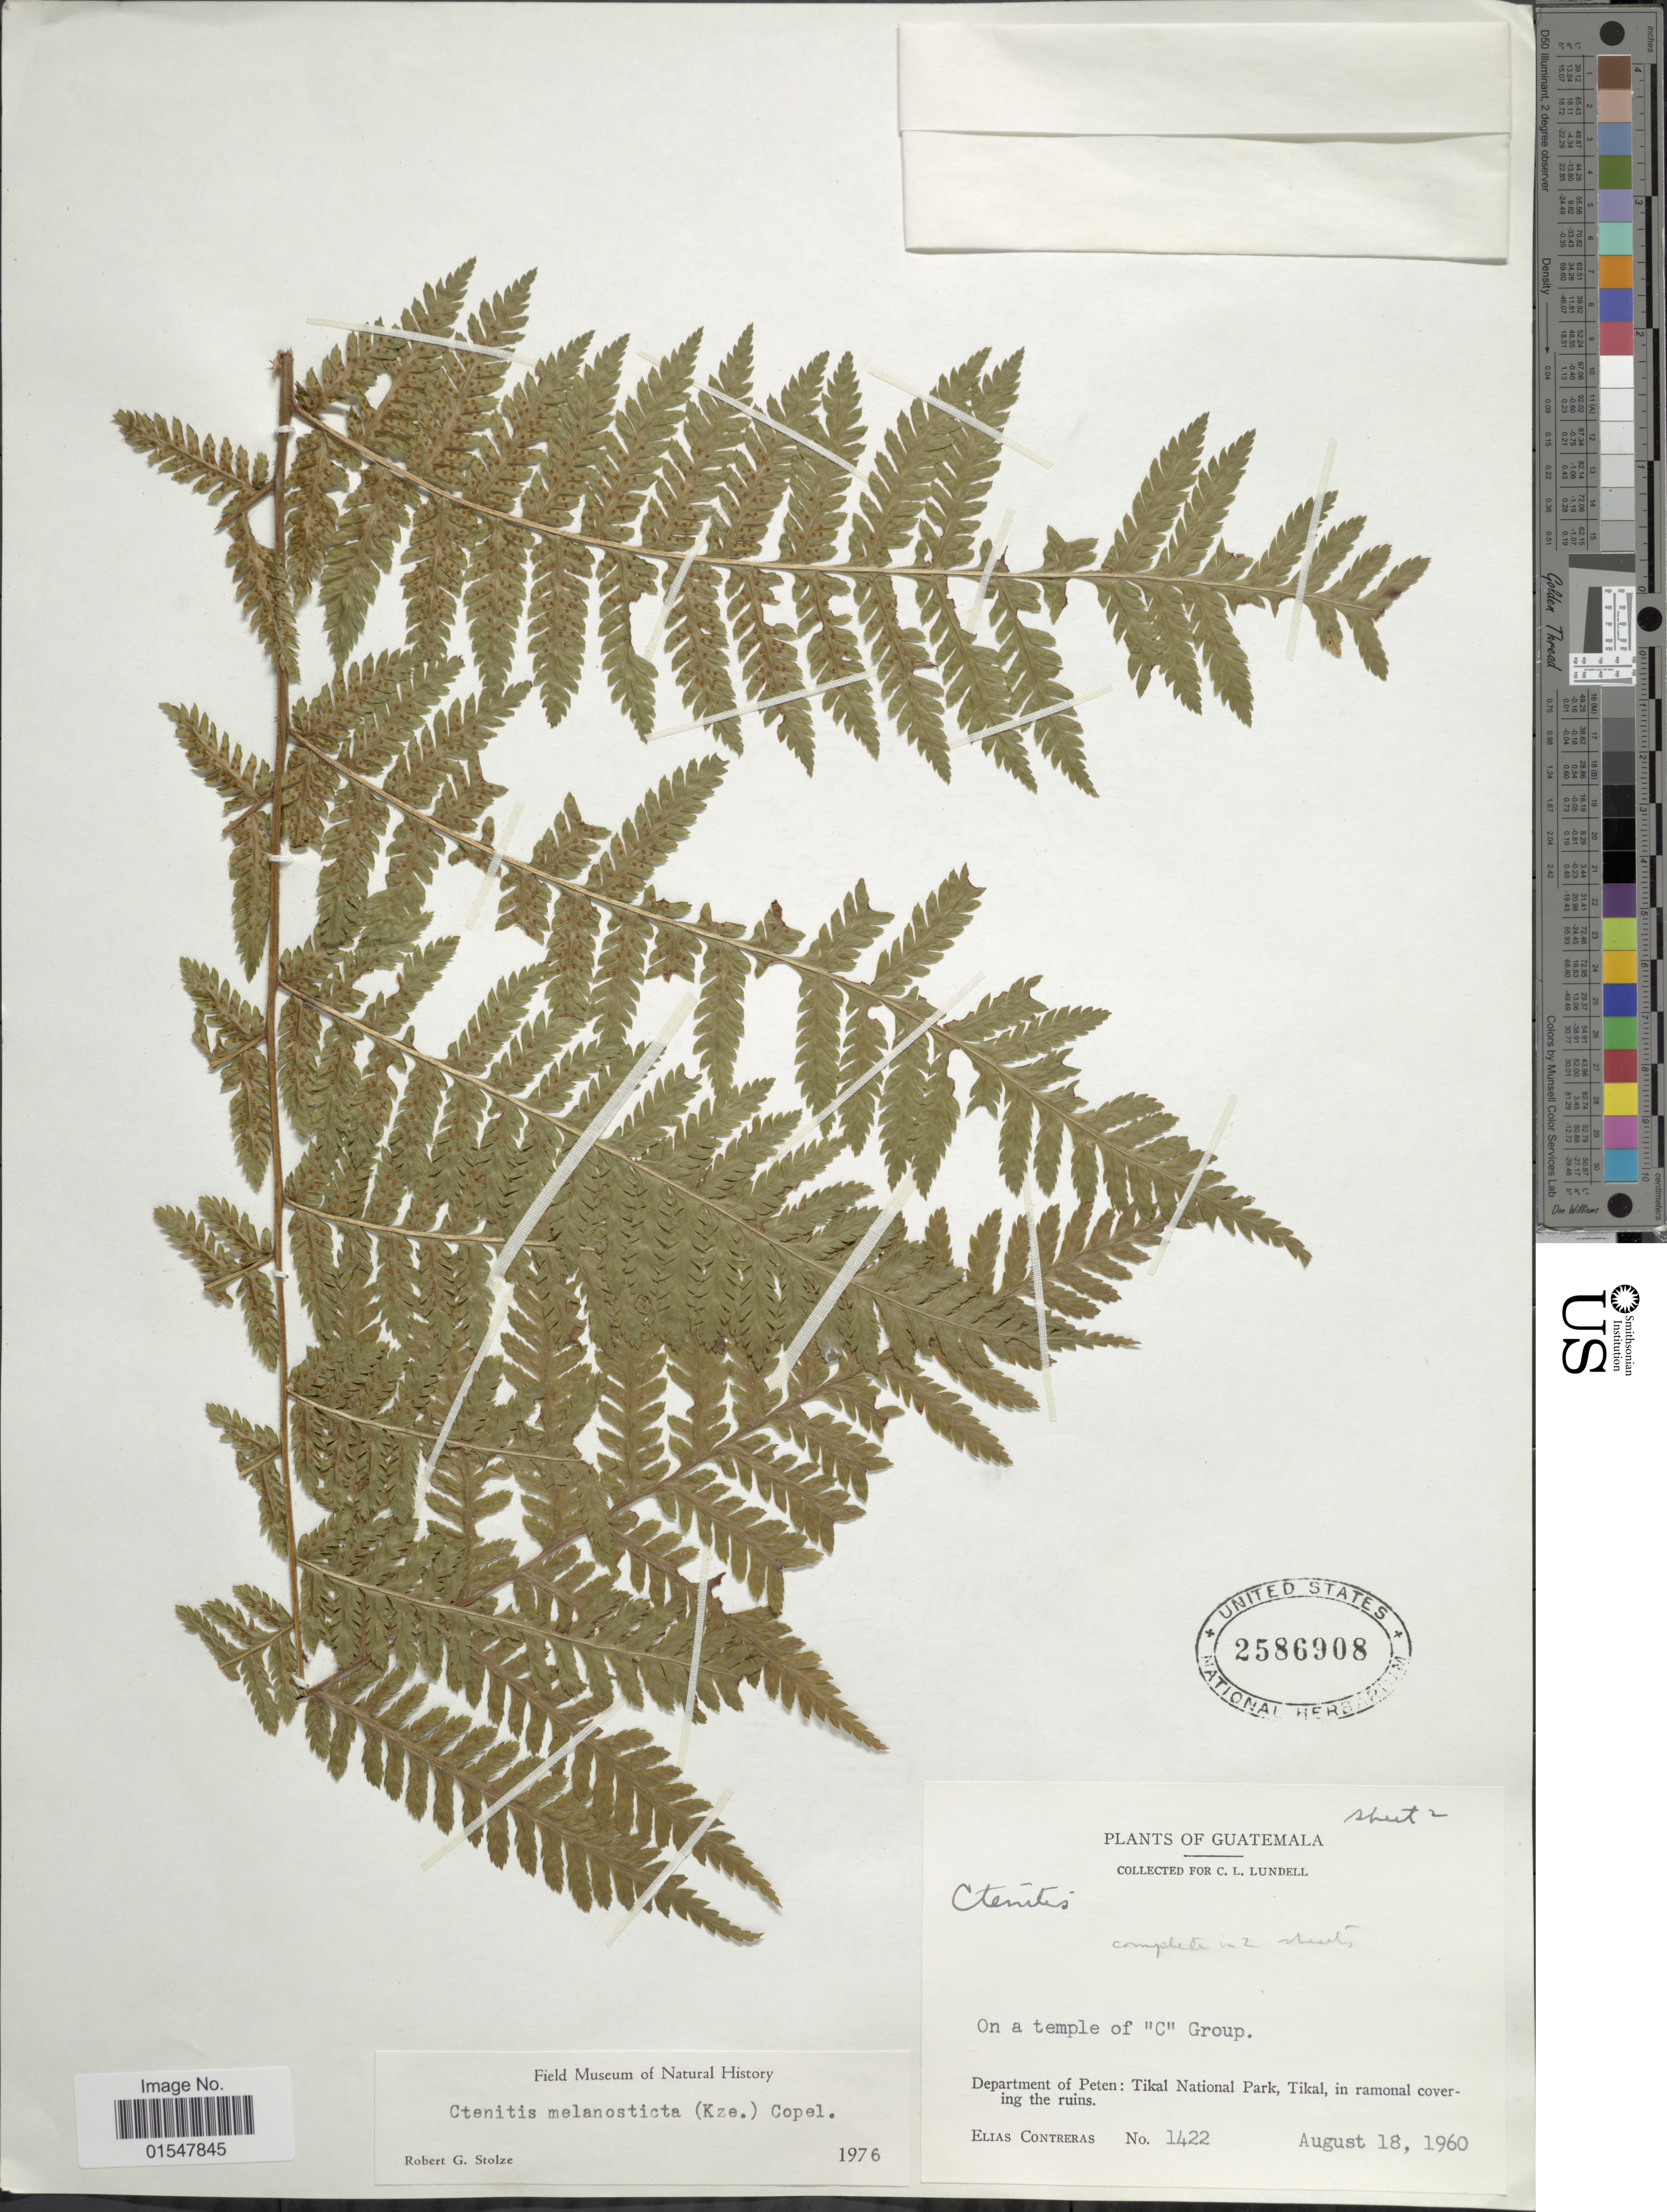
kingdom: Plantae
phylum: Tracheophyta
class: Polypodiopsida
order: Polypodiales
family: Dryopteridaceae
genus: Ctenitis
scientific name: Ctenitis melanosticta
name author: (Kunze) Copel.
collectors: E. Contreras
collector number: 1422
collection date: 1960-08-18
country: Guatemala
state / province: El Petén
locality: Guatemala, On a temple of "C" Group. Department of Peten: Tikal National Park, Tikal, in ramonal covering the ruins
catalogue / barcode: US 2586908